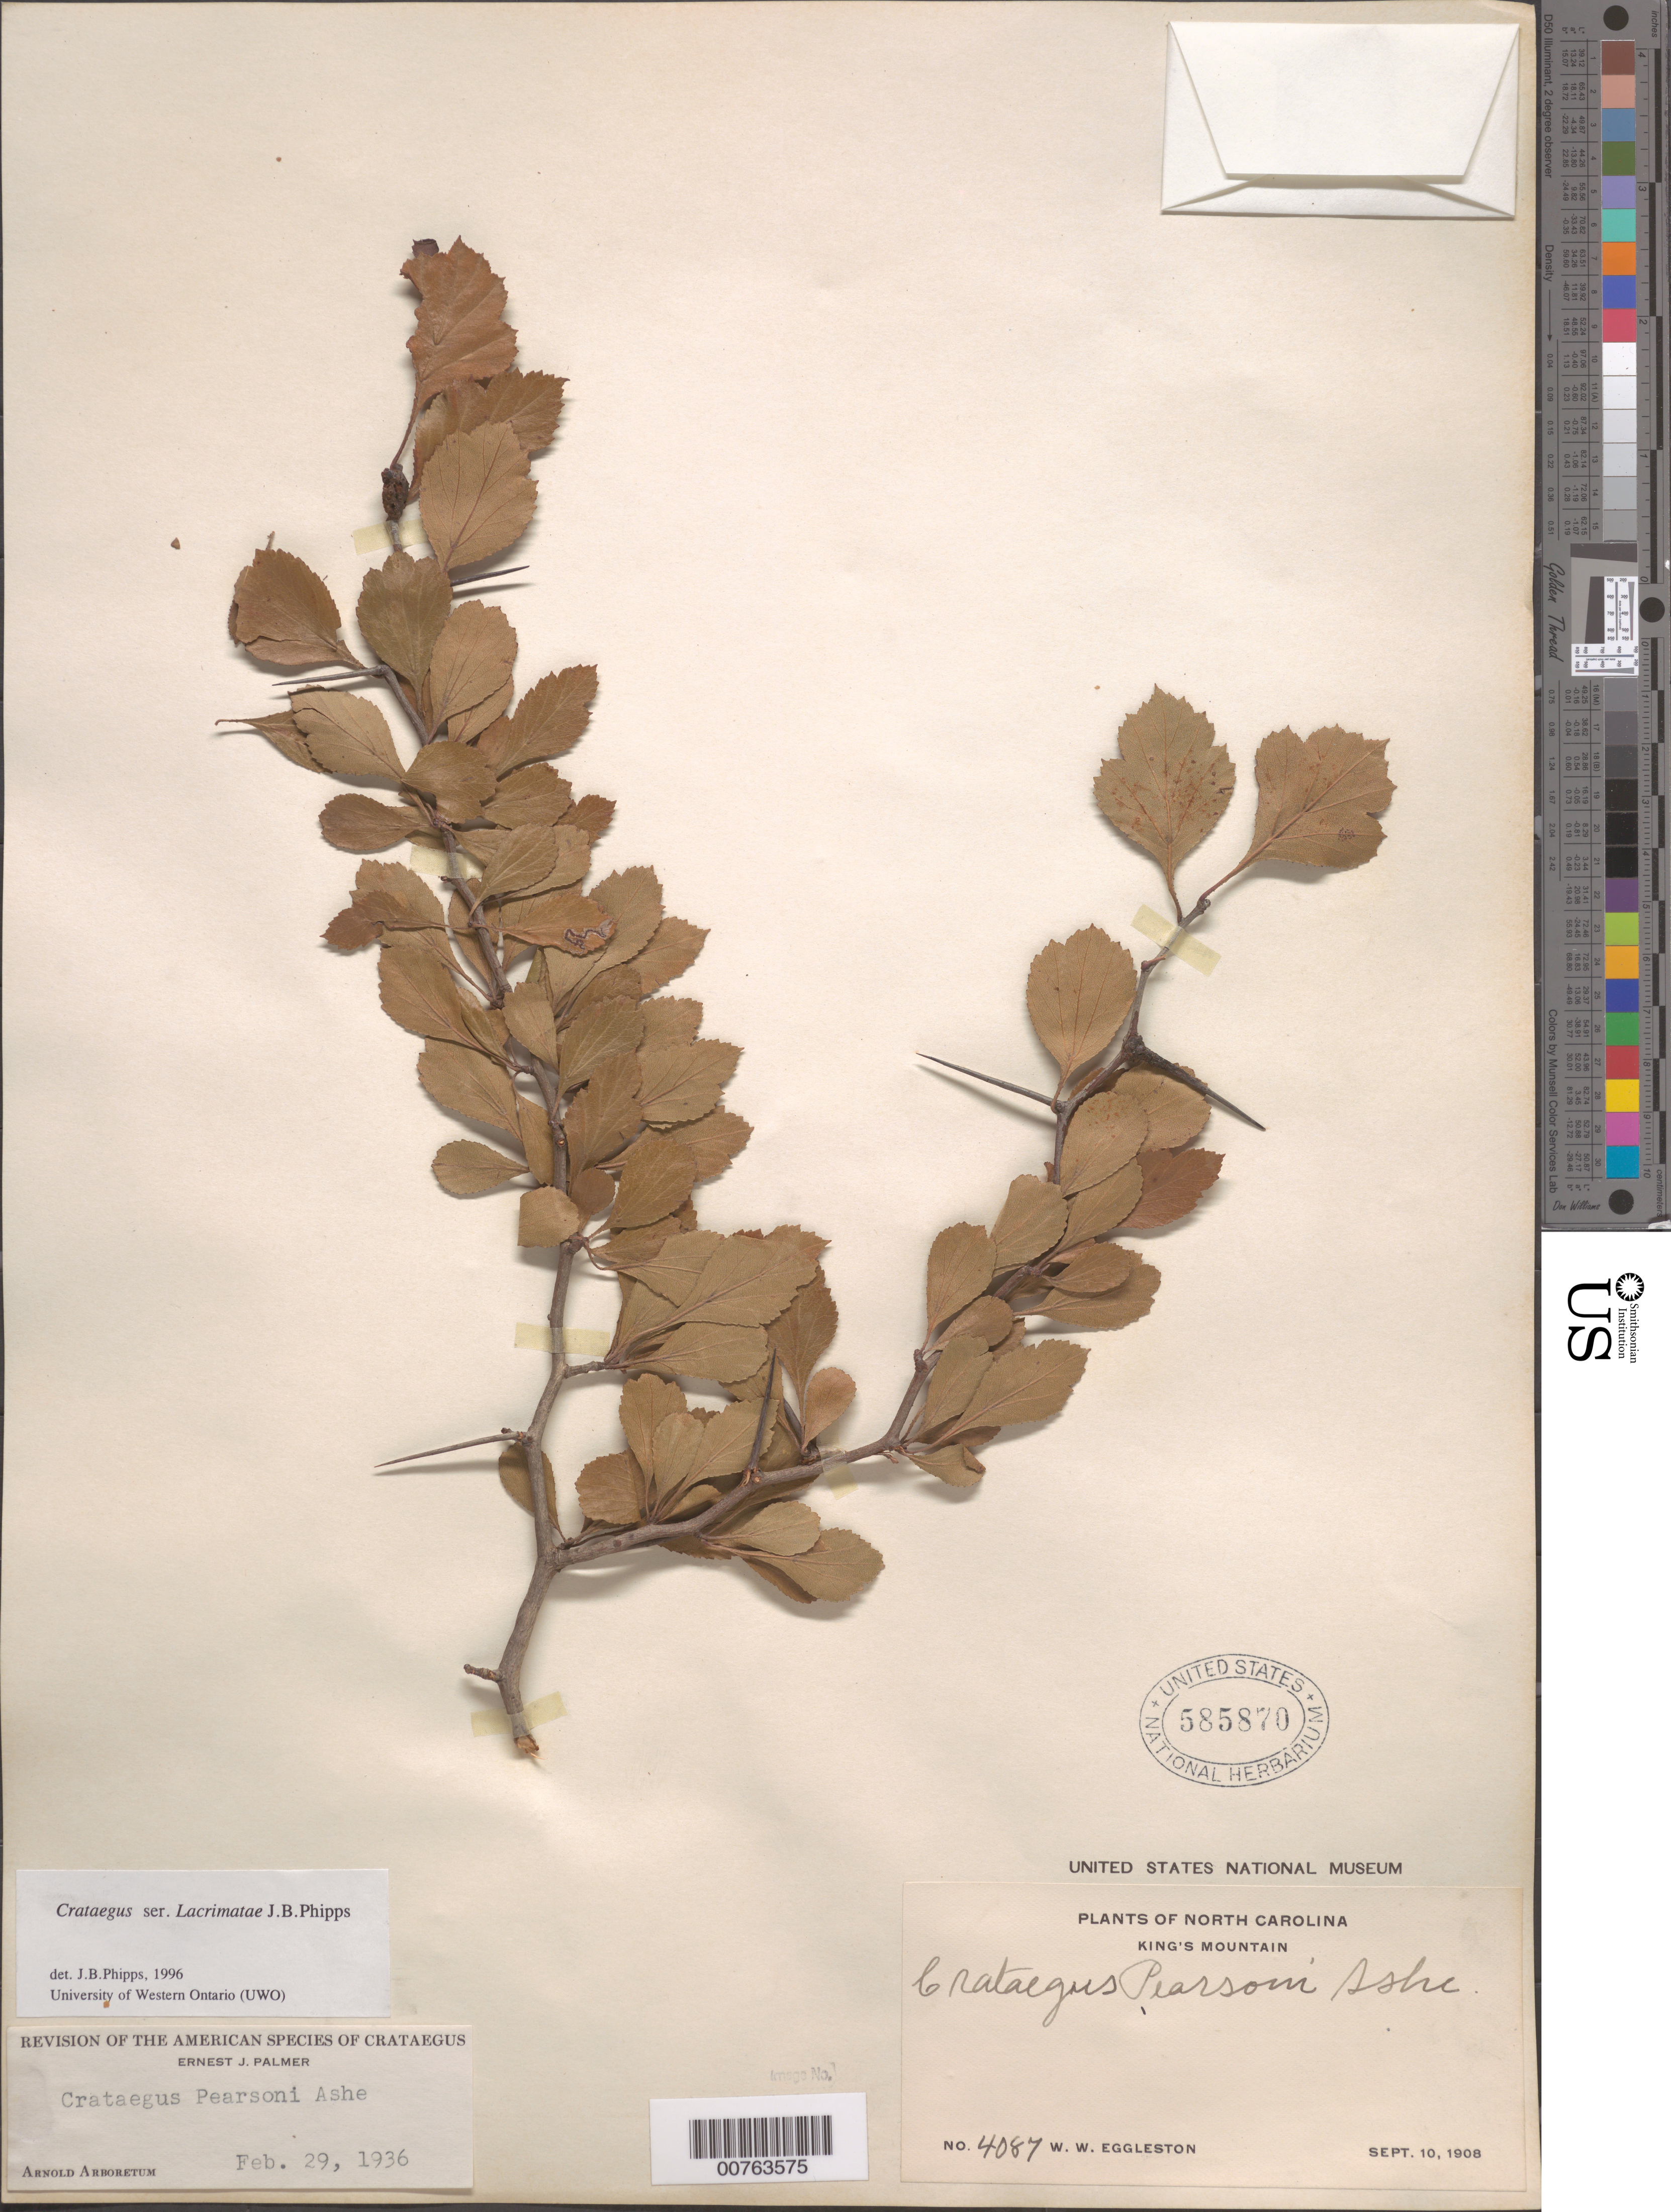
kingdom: Plantae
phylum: Tracheophyta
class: Magnoliopsida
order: Rosales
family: Rosaceae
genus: Crataegus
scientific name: Crataegus pearsonii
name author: Ashe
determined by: Palmer, E. J.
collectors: W. W. Eggleston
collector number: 4087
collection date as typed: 10 Sep 1908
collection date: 1908-09-10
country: United States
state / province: North Carolina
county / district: Cleveland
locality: King's Mountain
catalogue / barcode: US 585870